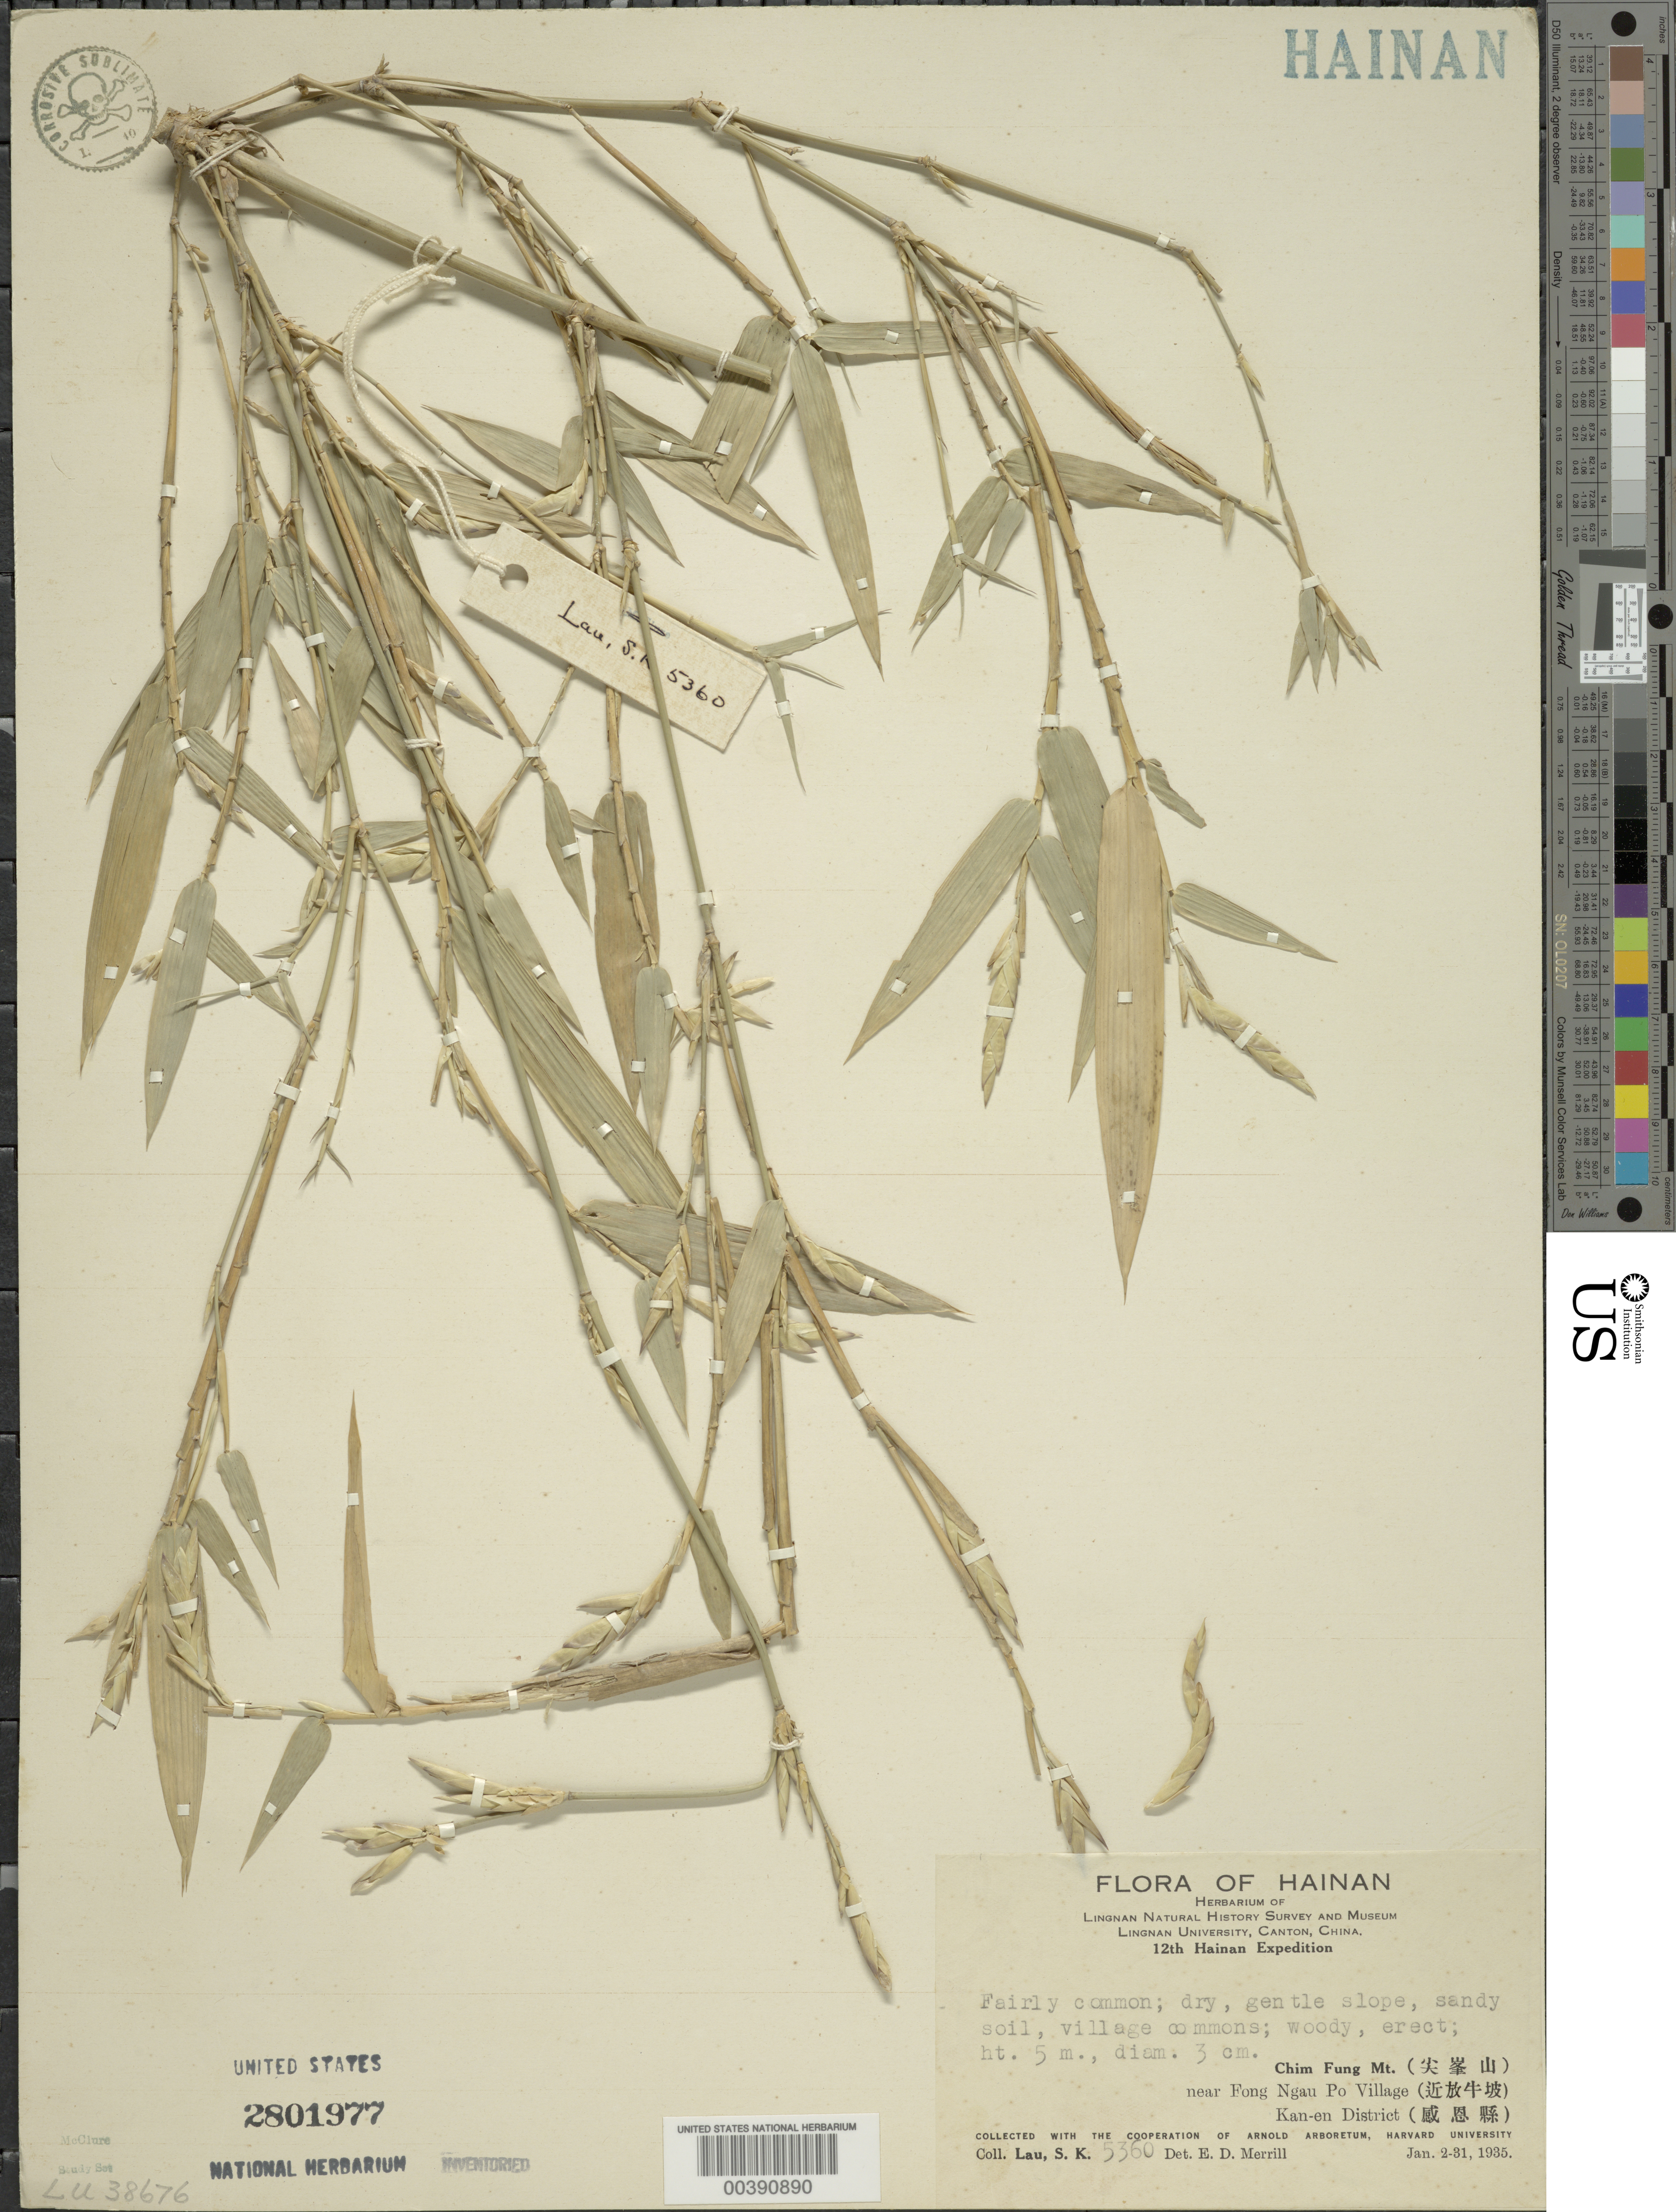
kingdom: Plantae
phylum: Tracheophyta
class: Liliopsida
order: Poales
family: Poaceae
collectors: S. K. Lau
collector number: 5360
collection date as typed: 02 Jan 1935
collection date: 1935-01-02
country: China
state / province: Hainan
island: Hainan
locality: Kan-en dist., fung ngau po, chim fung mt.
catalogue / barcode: US 2801977